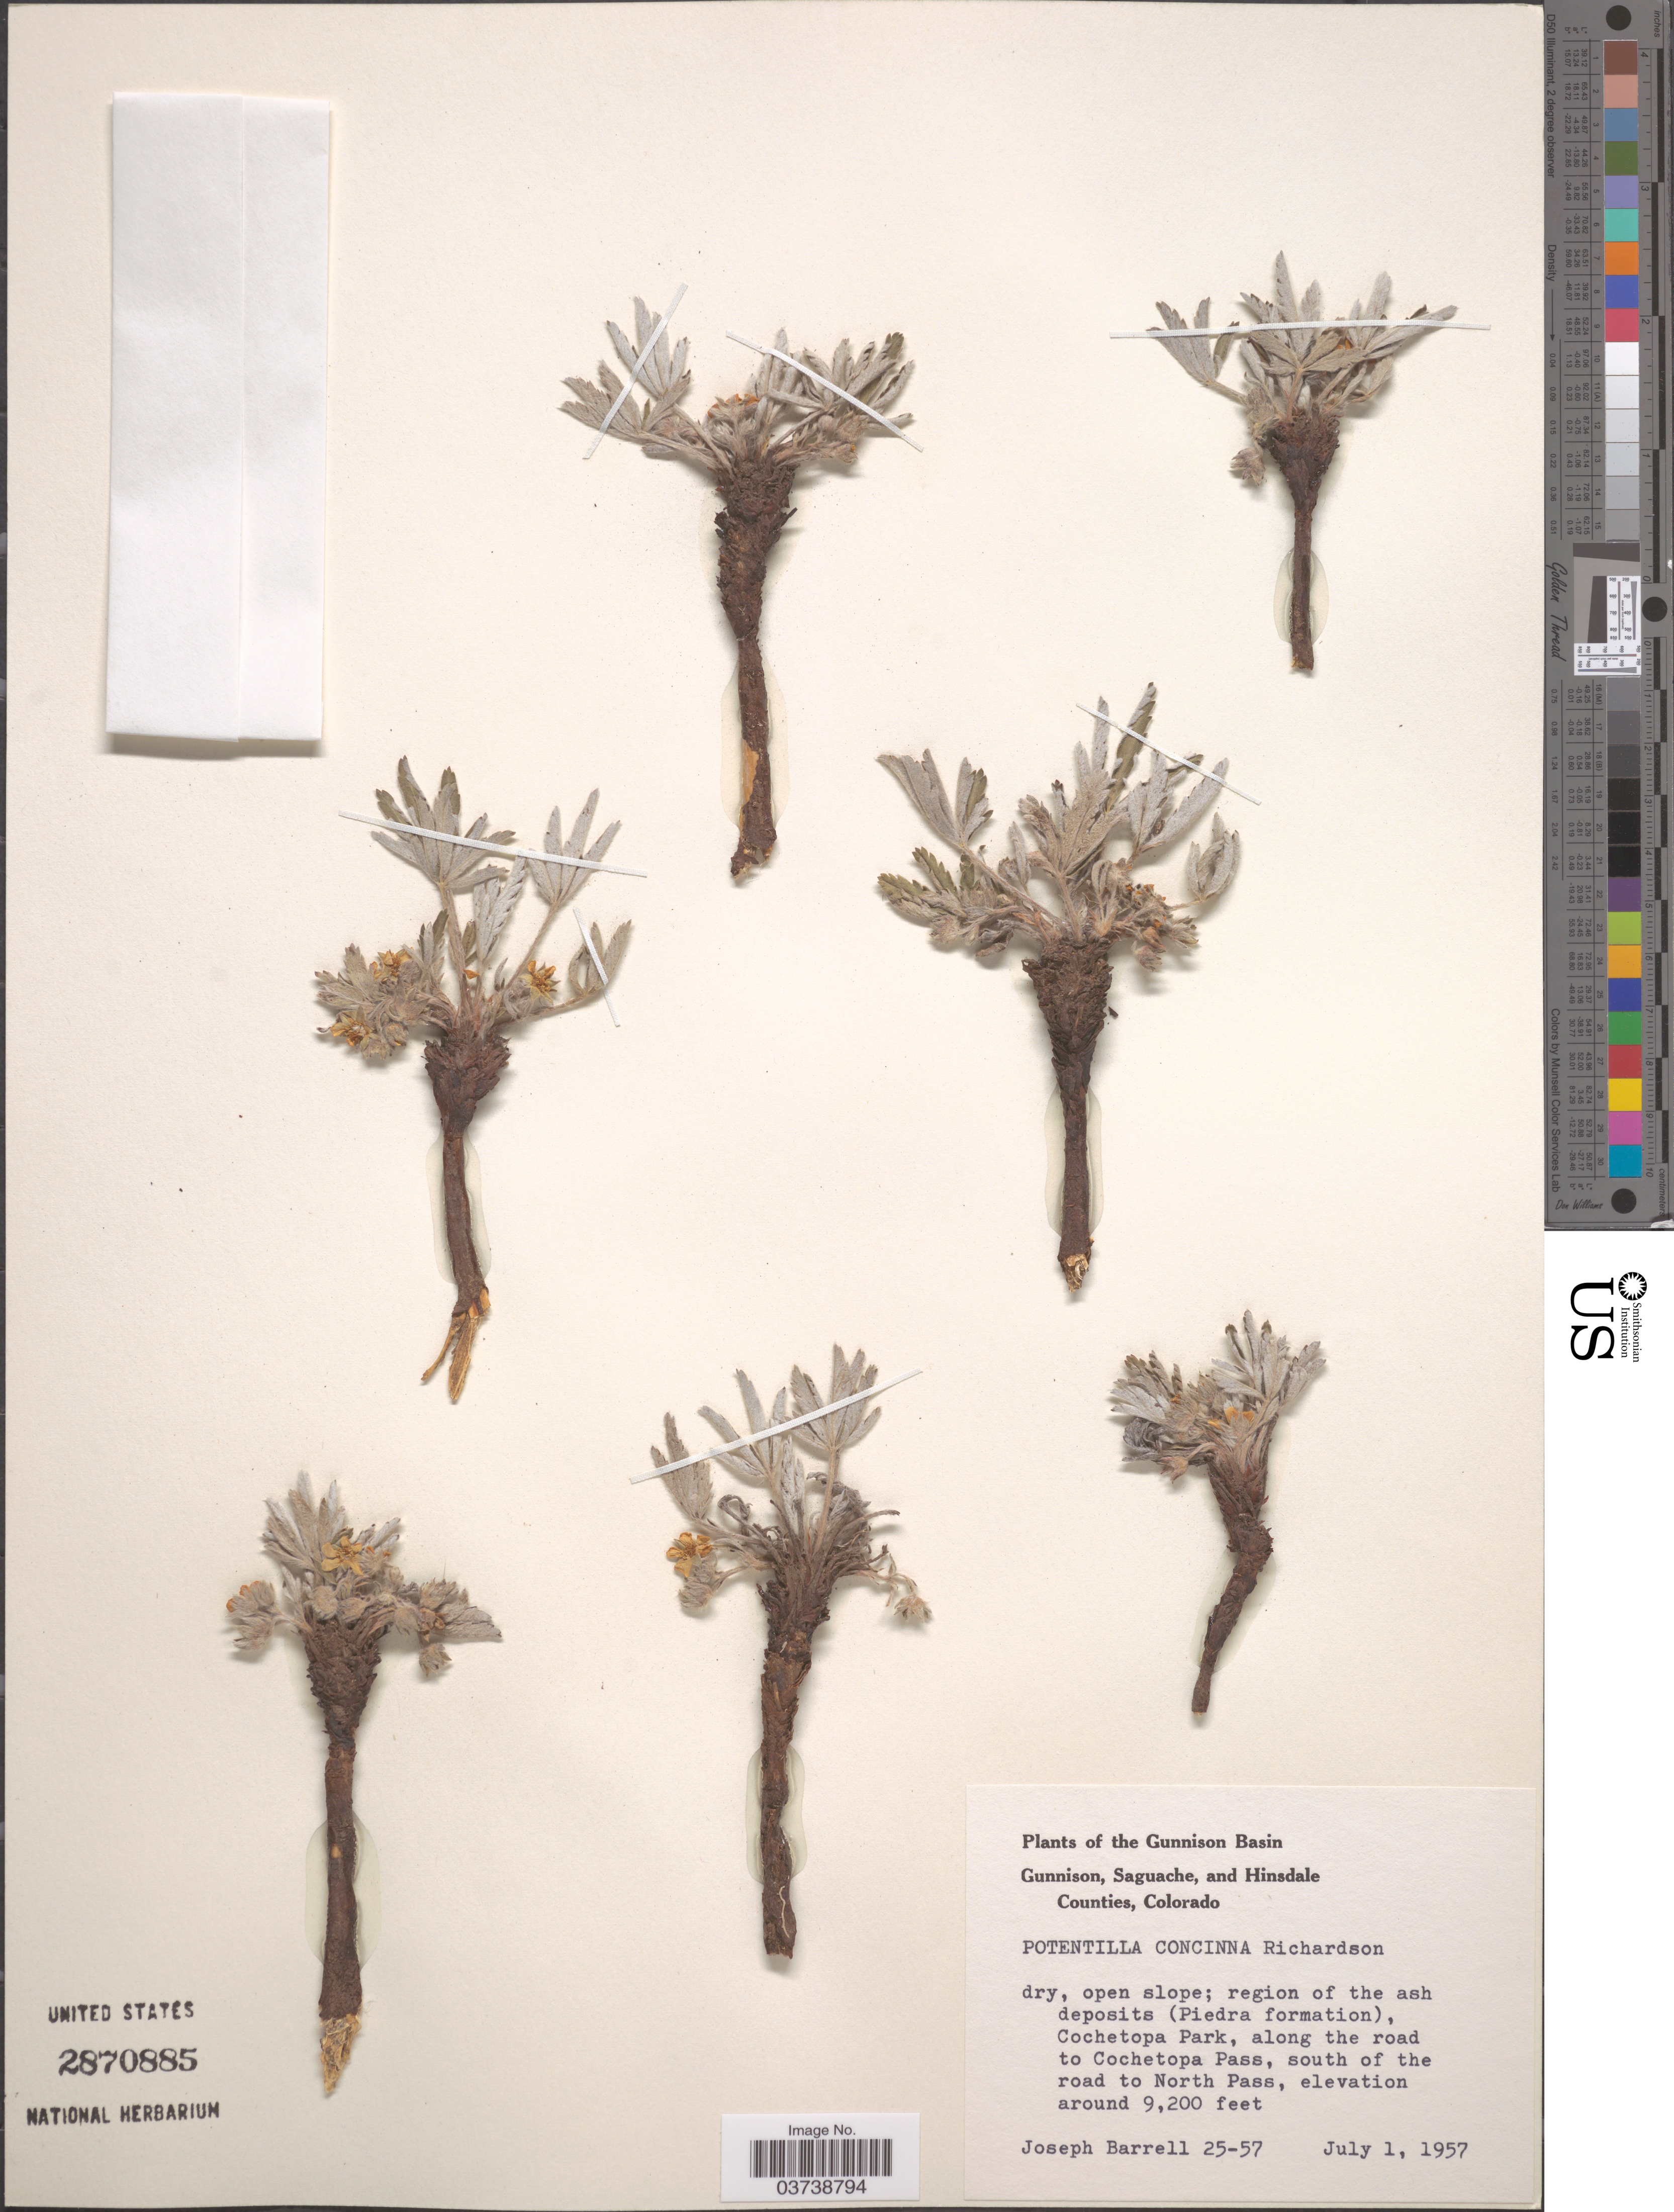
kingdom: Plantae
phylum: Tracheophyta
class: Magnoliopsida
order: Rosales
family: Rosaceae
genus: Potentilla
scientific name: Potentilla concinna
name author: Richardson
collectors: J. Barrell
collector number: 25-57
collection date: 1957-07-01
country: United States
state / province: Colorado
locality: The Gunnison Basin. Gunnison, Saguache, and Hinsdale Counties. Region of the ash deposits (Piedra formation), Cochetopa park, along the road to Cochetopa Pass, south of the road to North Pass.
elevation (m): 2804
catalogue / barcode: US 2870885